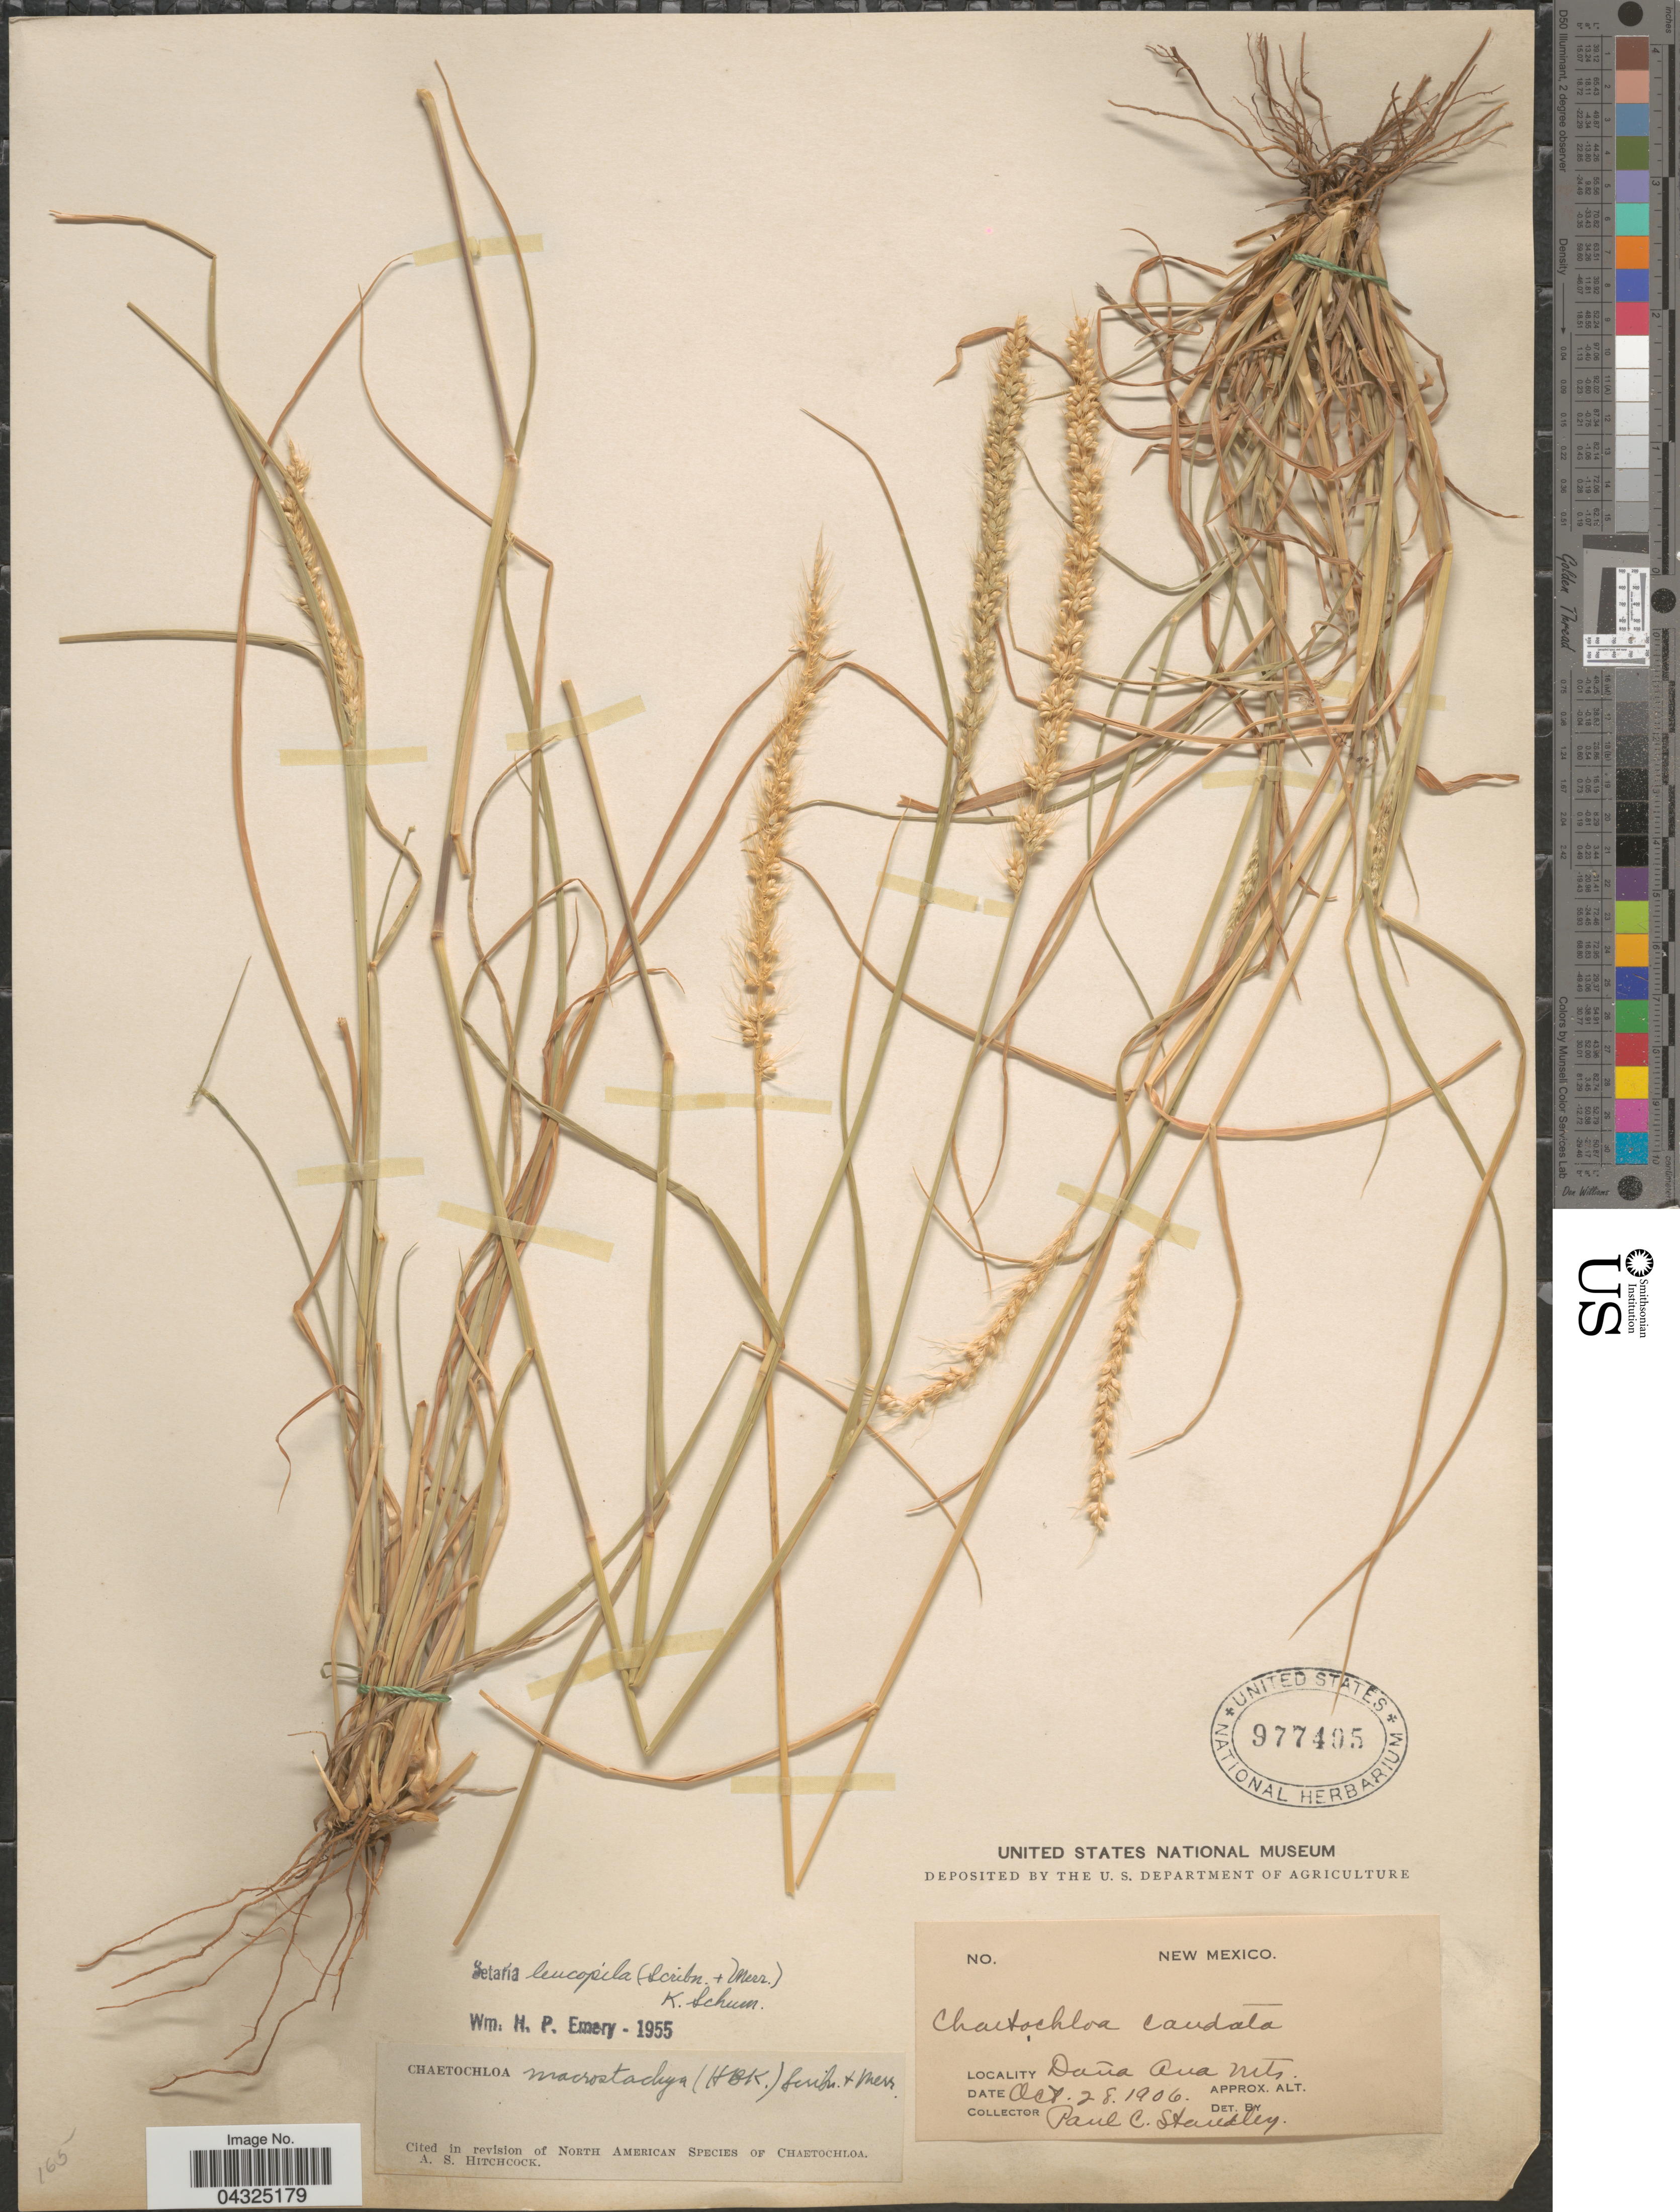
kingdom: Plantae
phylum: Tracheophyta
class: Liliopsida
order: Poales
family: Poaceae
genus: Setaria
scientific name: Setaria leucopila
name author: (Scribn. & Merr.) K. Schum.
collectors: P. C. Standley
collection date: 1906-10-28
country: United States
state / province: New Mexico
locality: Doña Ana Mts.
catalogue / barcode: US 977405